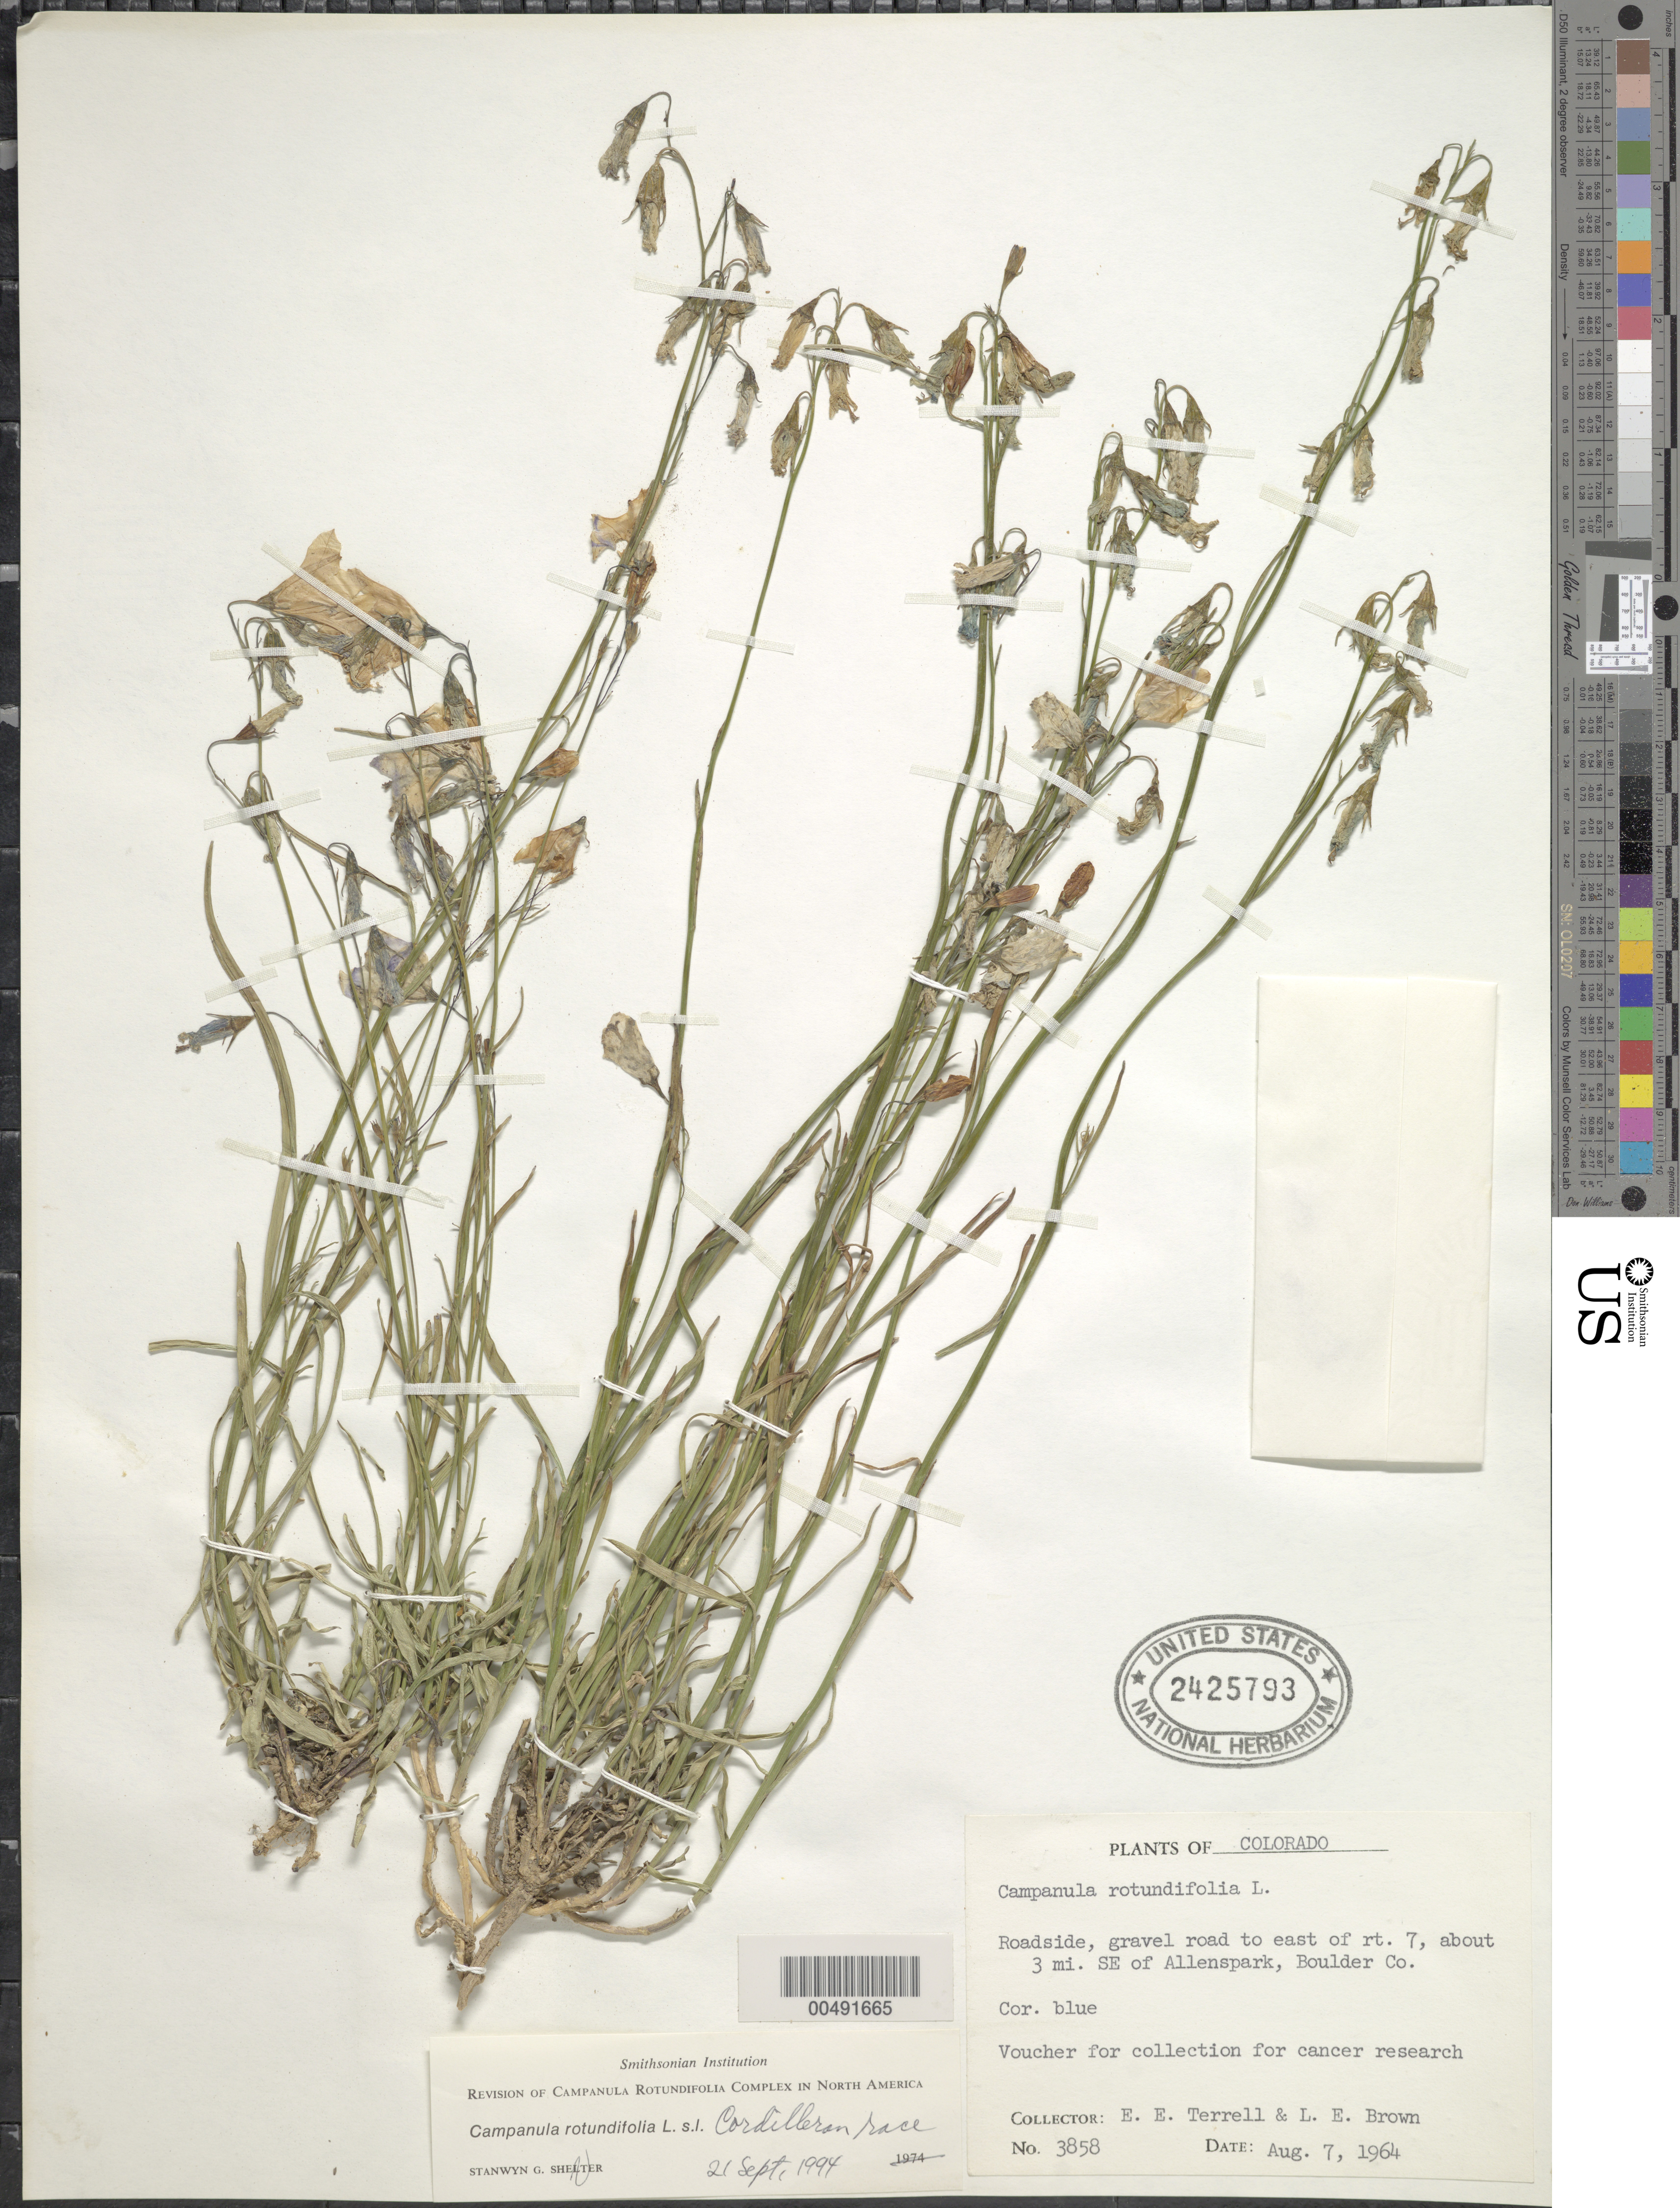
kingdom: Plantae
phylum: Tracheophyta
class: Magnoliopsida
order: Asterales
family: Campanulaceae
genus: Campanula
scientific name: Campanula rotundifolia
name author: L.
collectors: E. E. Terrell & L. E. Brown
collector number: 3858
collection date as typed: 07 Aug 1964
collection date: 1964-08-07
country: United States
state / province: Colorado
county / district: Boulder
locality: roadside, gravel road to east of rt. 7, about 3 mi. SE of Allenspark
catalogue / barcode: US 2425793